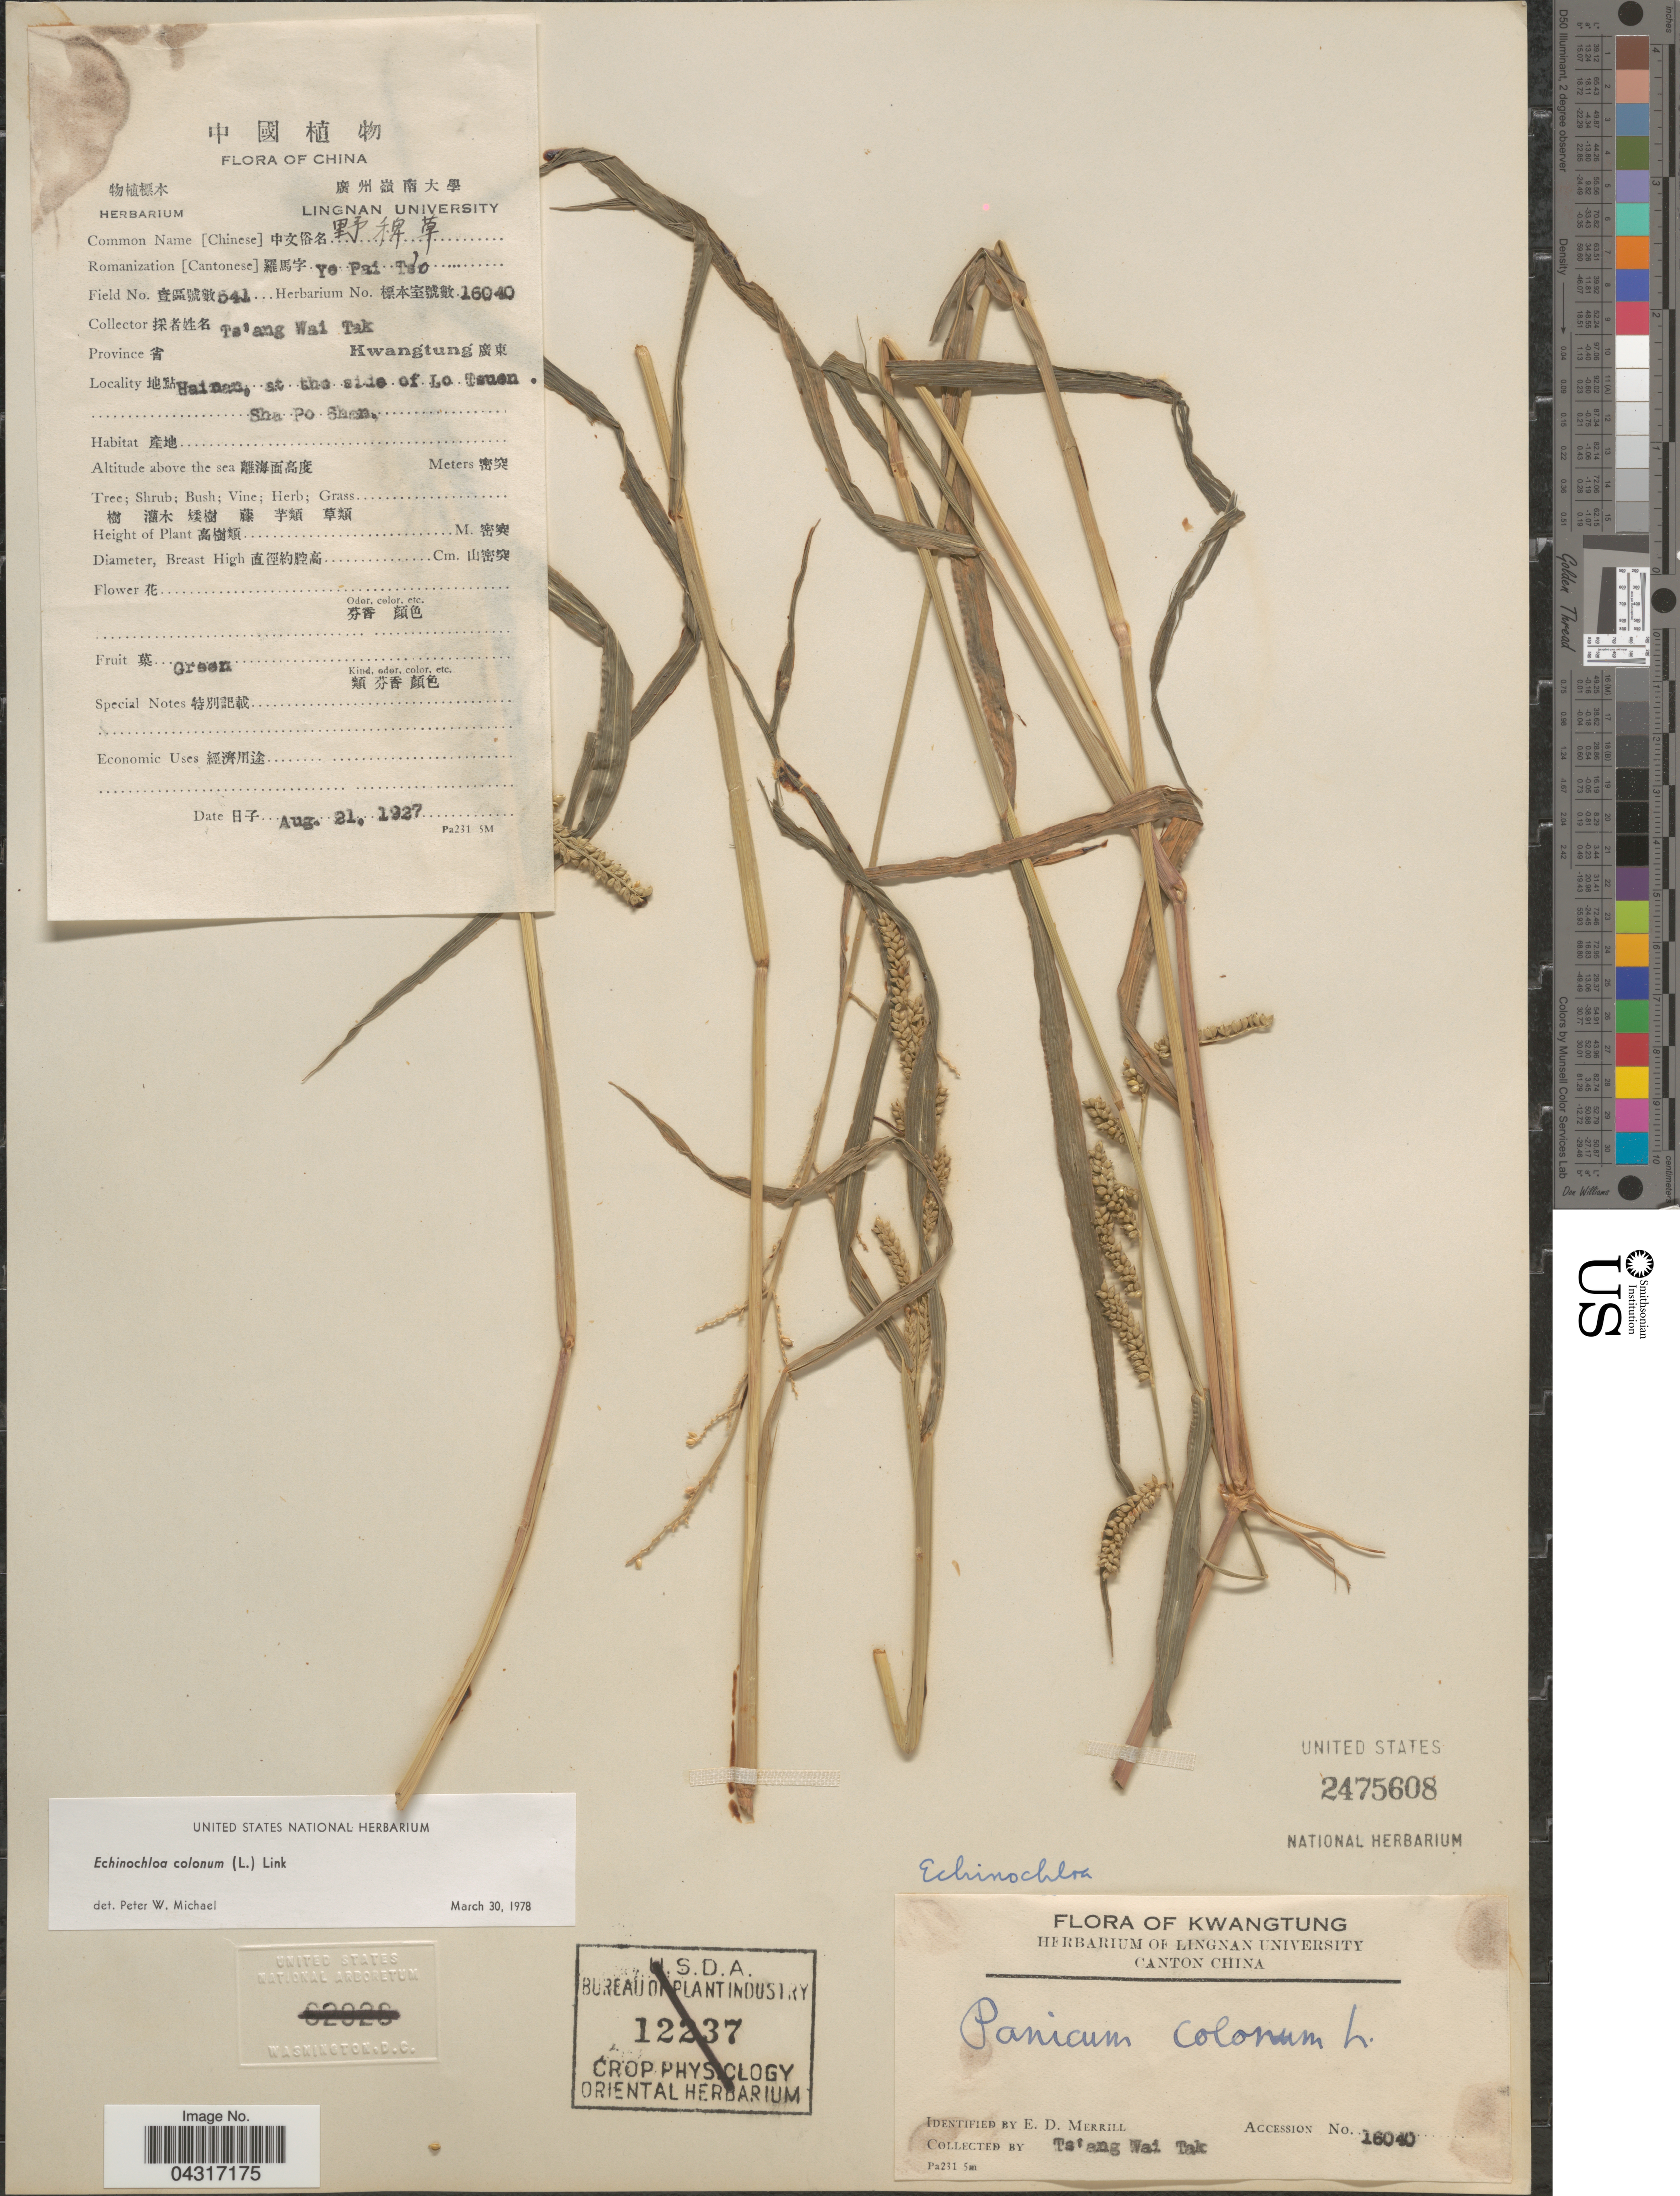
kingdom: Plantae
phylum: Tracheophyta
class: Liliopsida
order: Poales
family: Poaceae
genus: Echinochloa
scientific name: Echinochloa colona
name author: (L.) Link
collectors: W. T. Tsang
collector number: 541/16040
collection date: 1927-08-21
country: China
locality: Kwangtung. Hainan, at the side of Lo Tsuen [interpreted]. Sha Po Shan.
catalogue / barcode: US 2475608